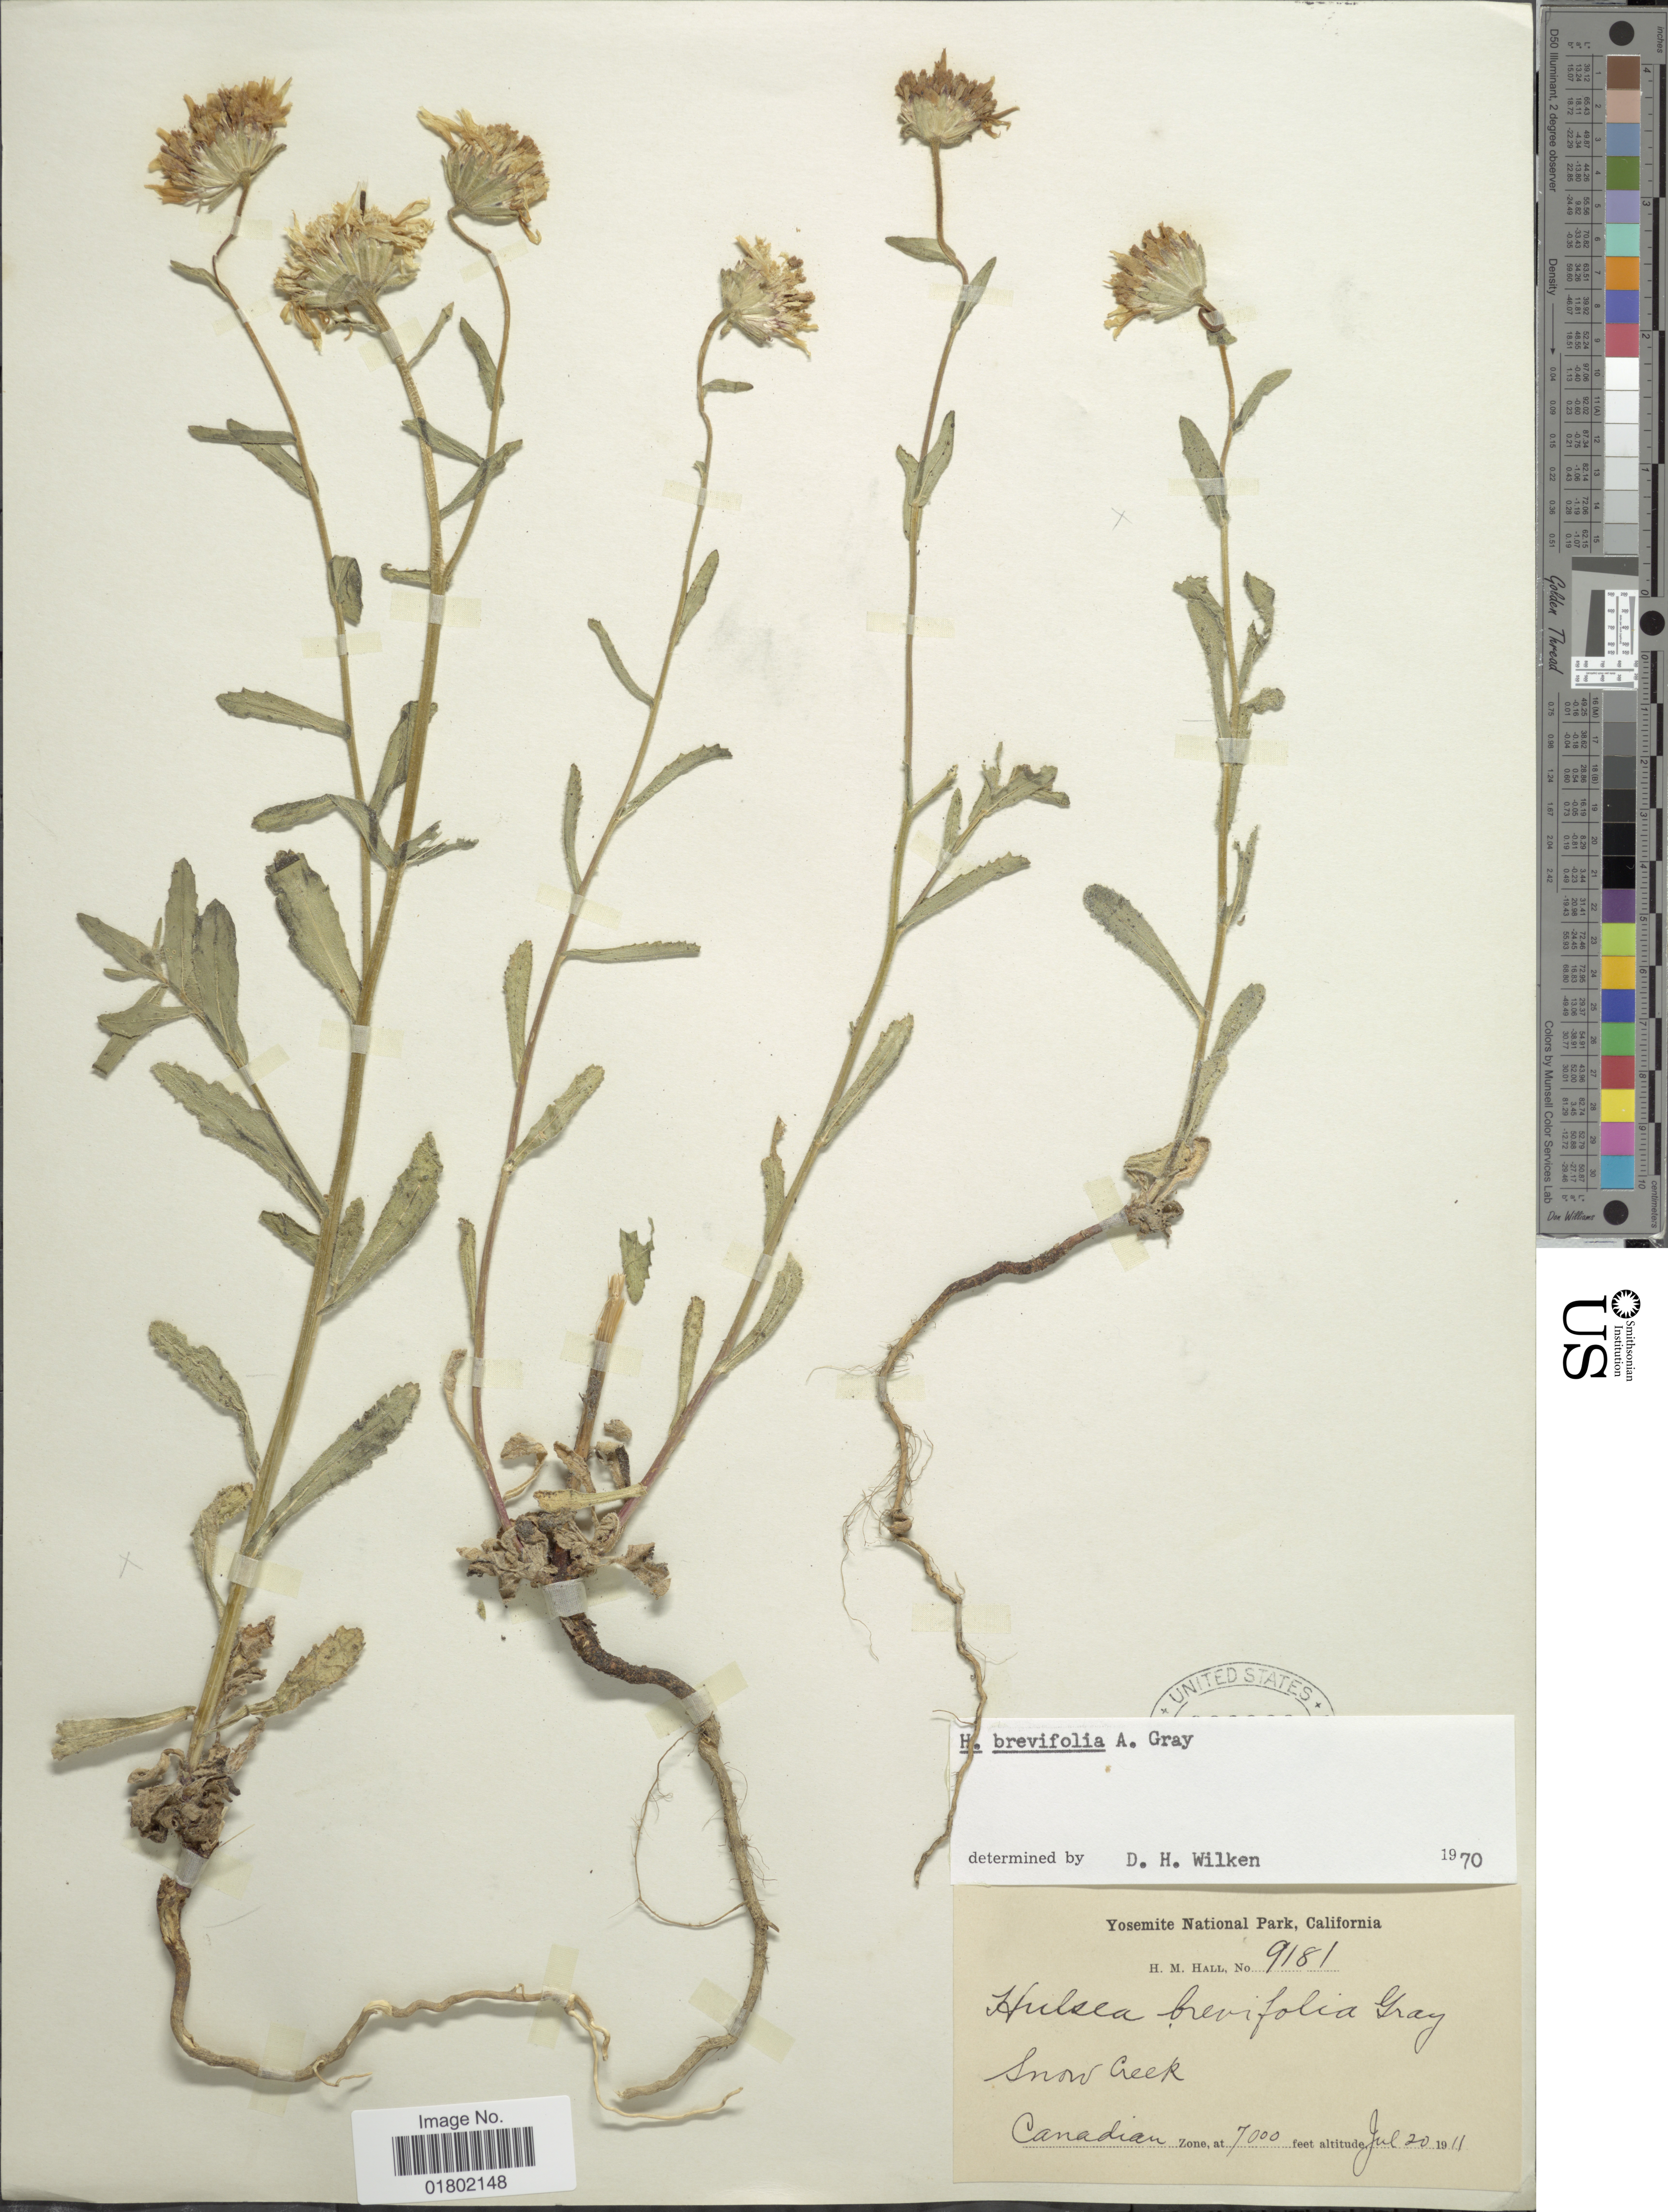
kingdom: Plantae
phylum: Tracheophyta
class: Magnoliopsida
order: Asterales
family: Asteraceae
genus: Hulsea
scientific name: Hulsea brevifolia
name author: A. Gray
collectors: H. M. Hall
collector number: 9181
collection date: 1911-07-20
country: United States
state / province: California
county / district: Mariposa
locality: Yosemite National Park, Snow Creek, Canadian Zone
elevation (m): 7000